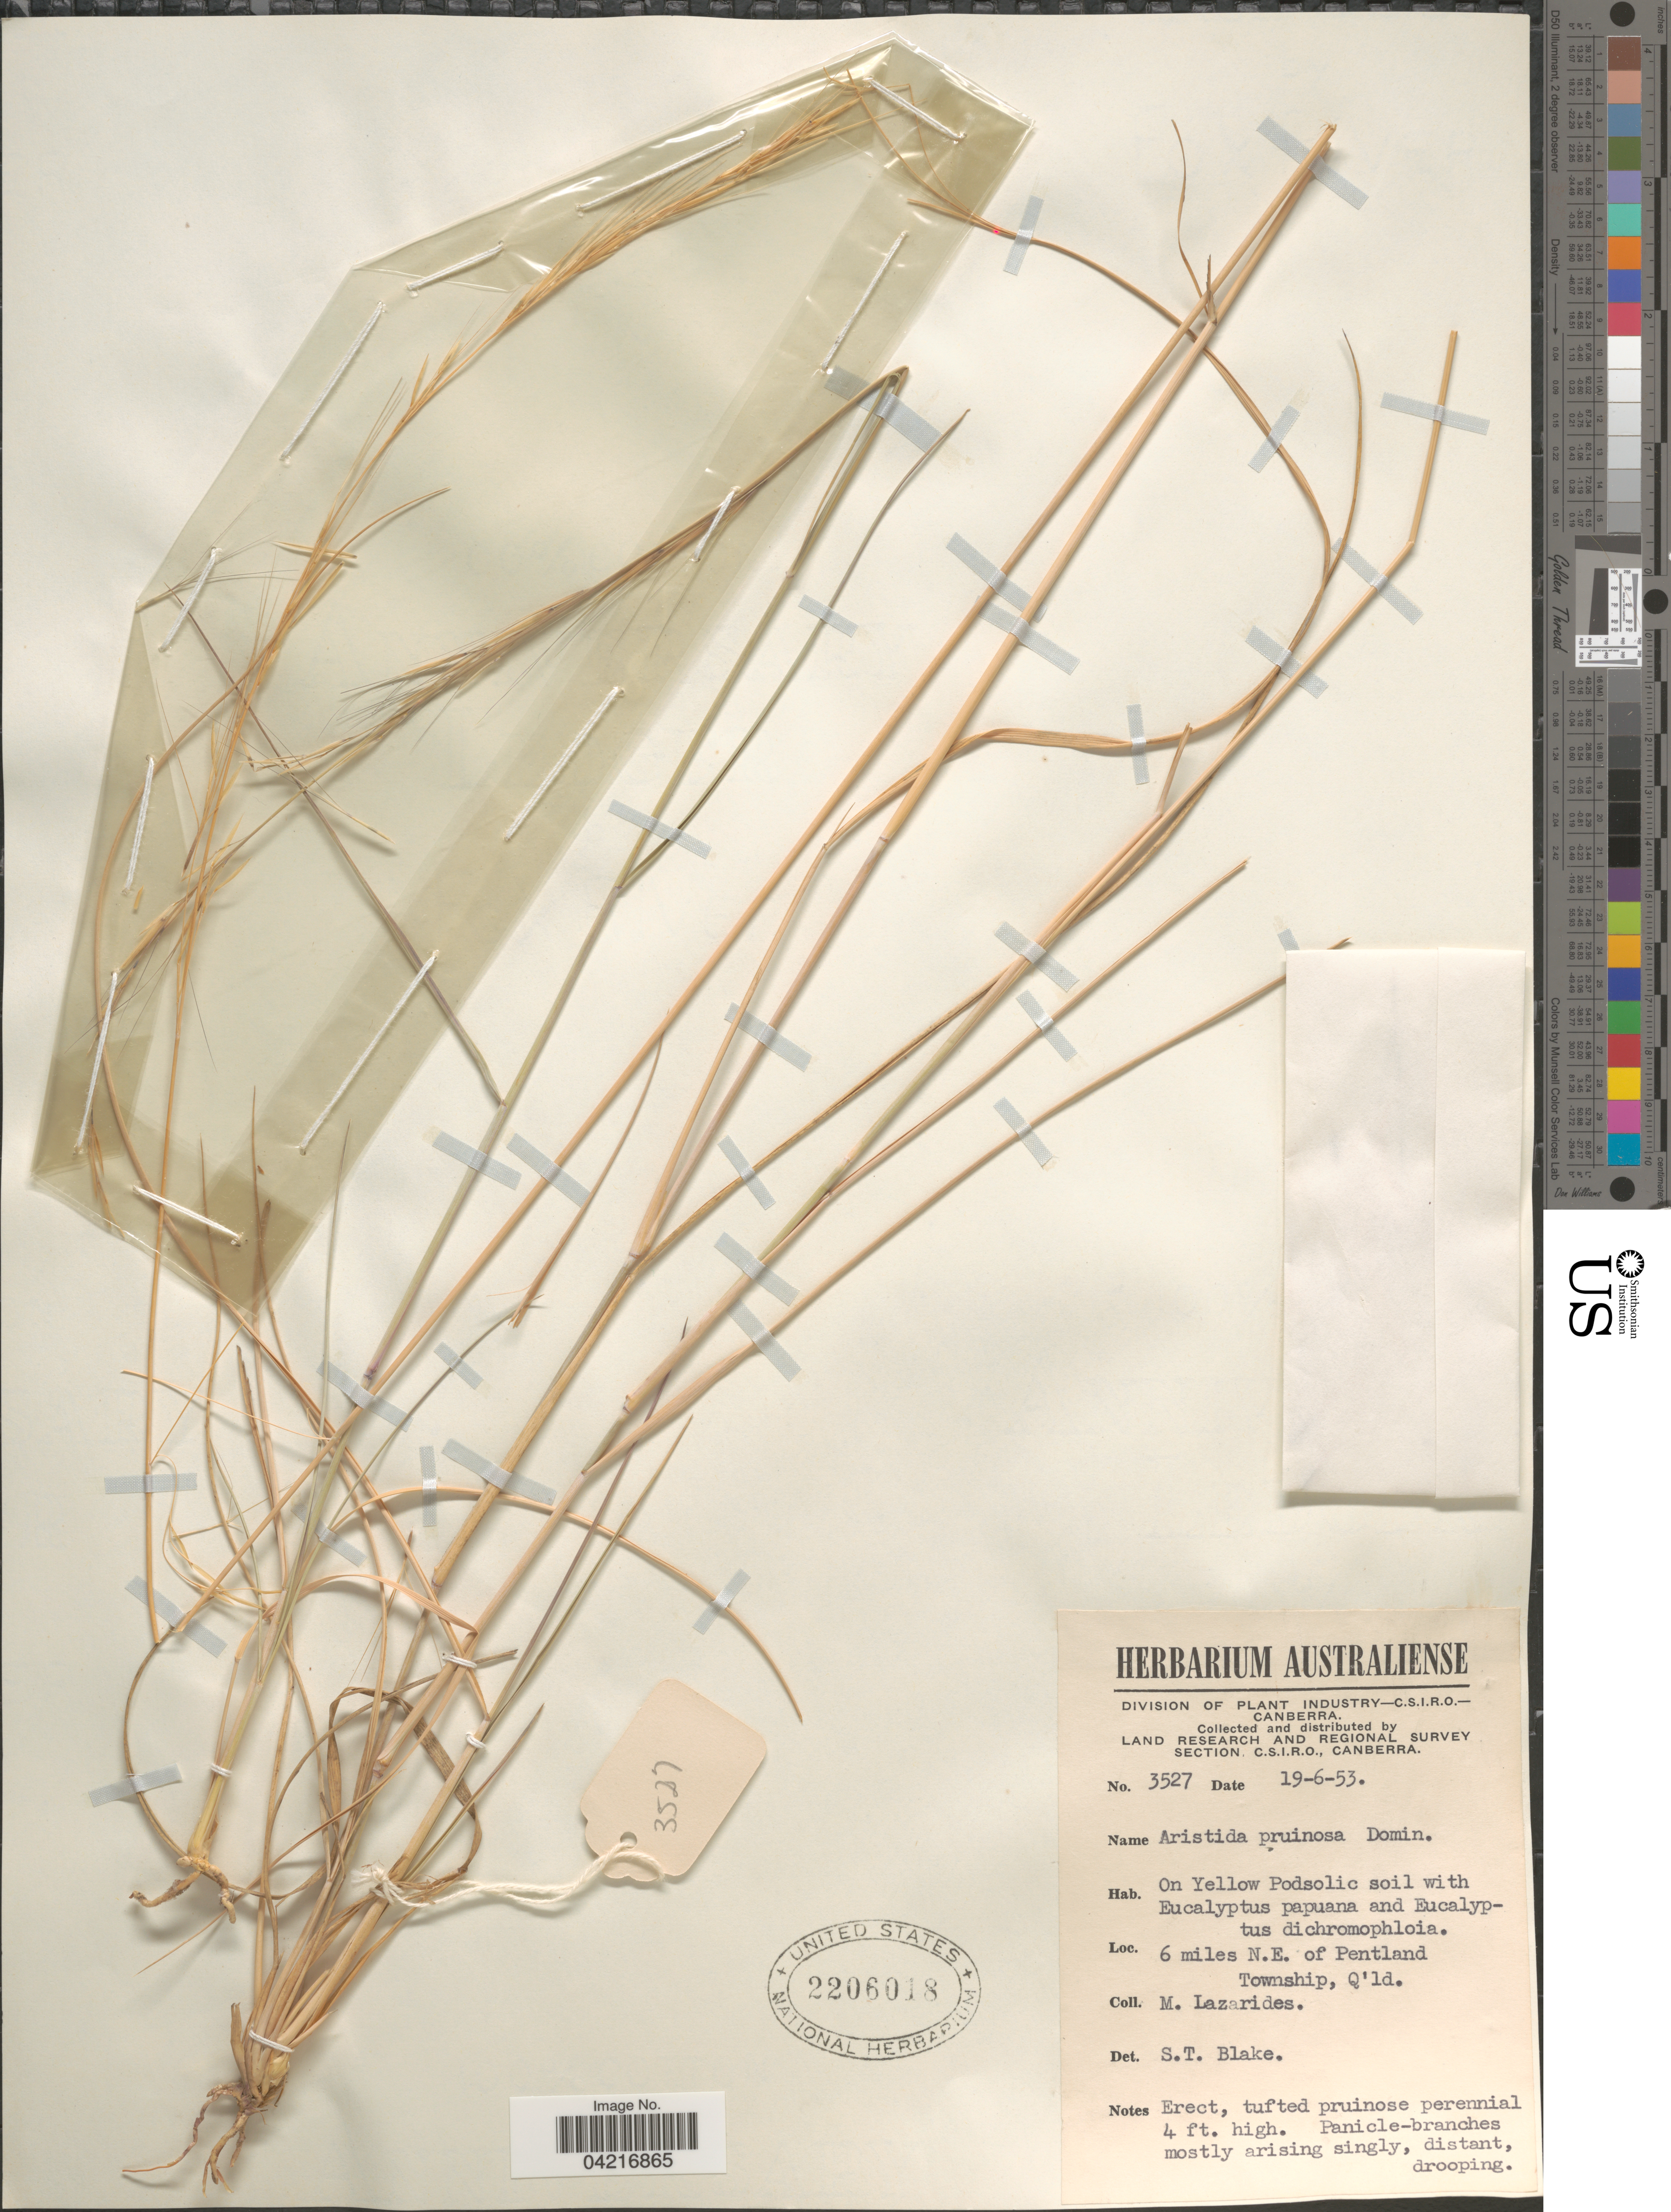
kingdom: Plantae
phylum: Tracheophyta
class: Liliopsida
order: Poales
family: Poaceae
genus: Aristida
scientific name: Aristida pruinosa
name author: Domin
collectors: M. Lazarides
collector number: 3527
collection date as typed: Transcribed d/m/y: 19/6/53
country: Australia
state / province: Queensland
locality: Land Research and Regional Survey Section, C.S.I.R.O. 6 miles N.E. of Pentland Township.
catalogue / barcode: US 2206018